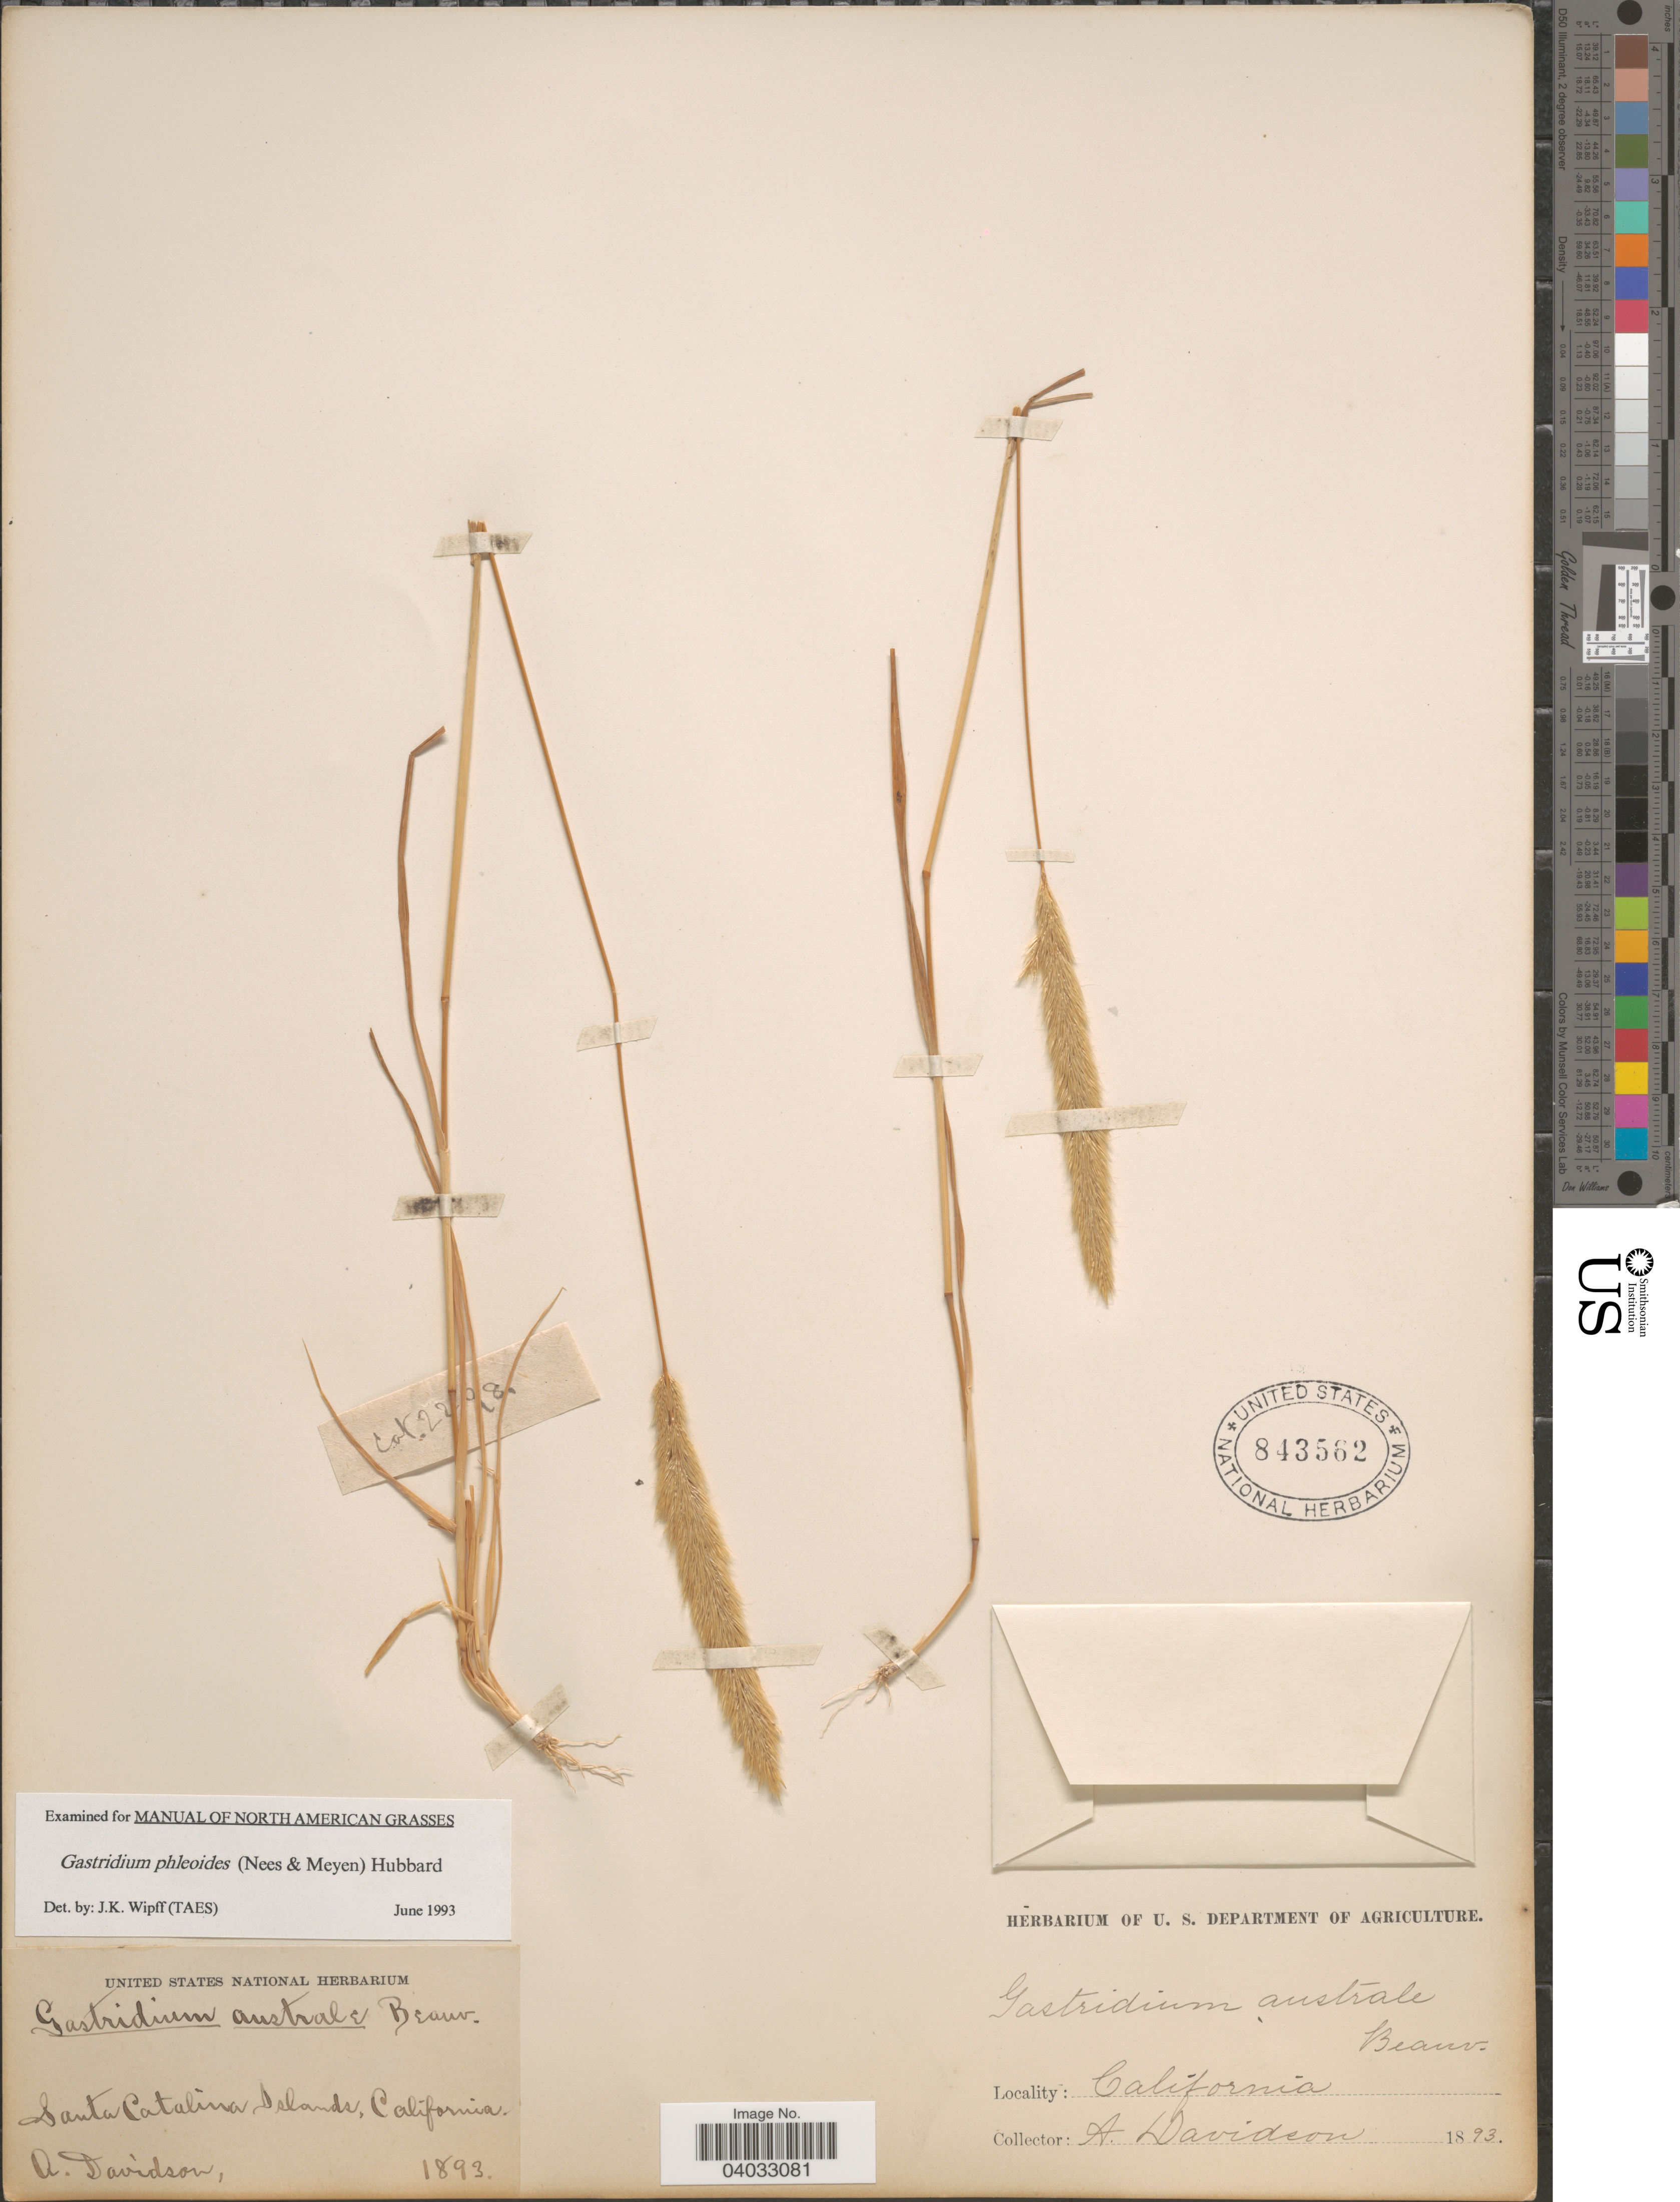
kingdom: Plantae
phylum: Tracheophyta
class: Liliopsida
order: Poales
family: Poaceae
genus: Gastridium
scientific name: Gastridium phleoides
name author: (Nees) C.E. Hubb.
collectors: A. Davidson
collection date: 1893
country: United States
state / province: California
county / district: Los Angeles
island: Santa Catalina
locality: Santa Catalina Islands.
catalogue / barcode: US 843562